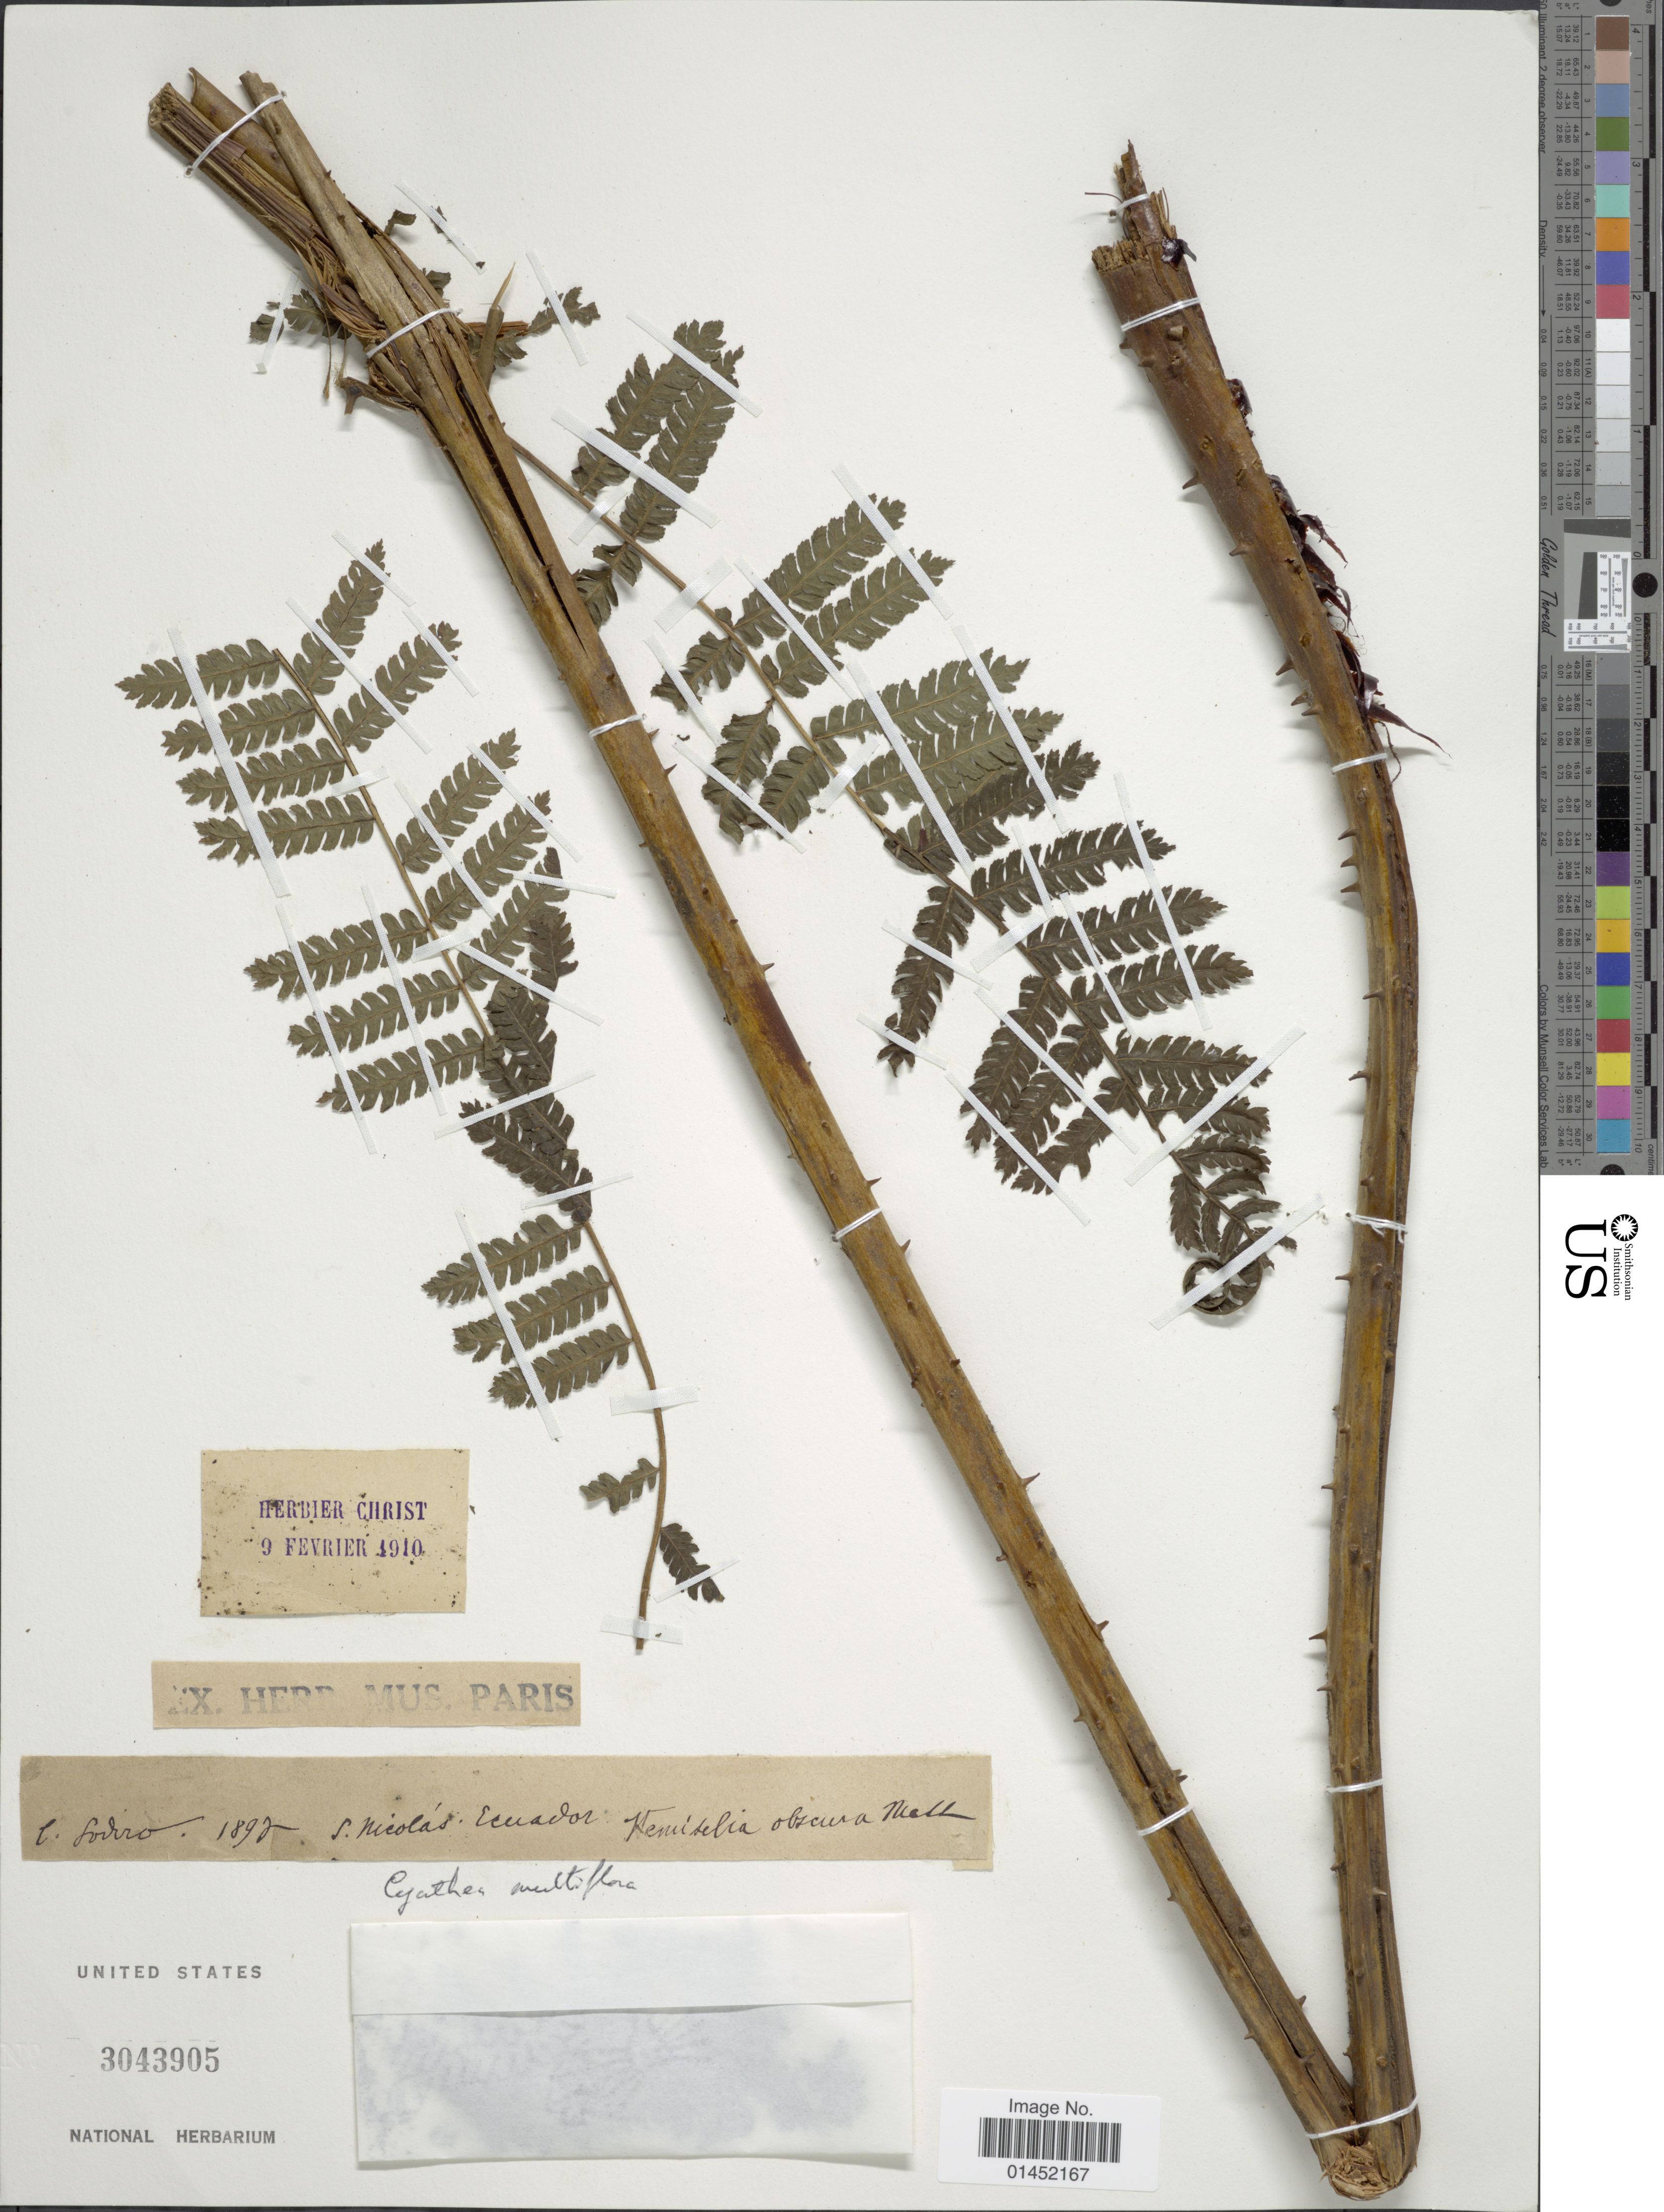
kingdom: Plantae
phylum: Tracheophyta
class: Polypodiopsida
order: Cyatheales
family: Cyatheaceae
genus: Cyathea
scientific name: Cyathea multiflora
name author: Sm.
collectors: Sodiro, --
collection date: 1897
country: Ecuador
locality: S. Nicolas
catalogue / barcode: US 3043905